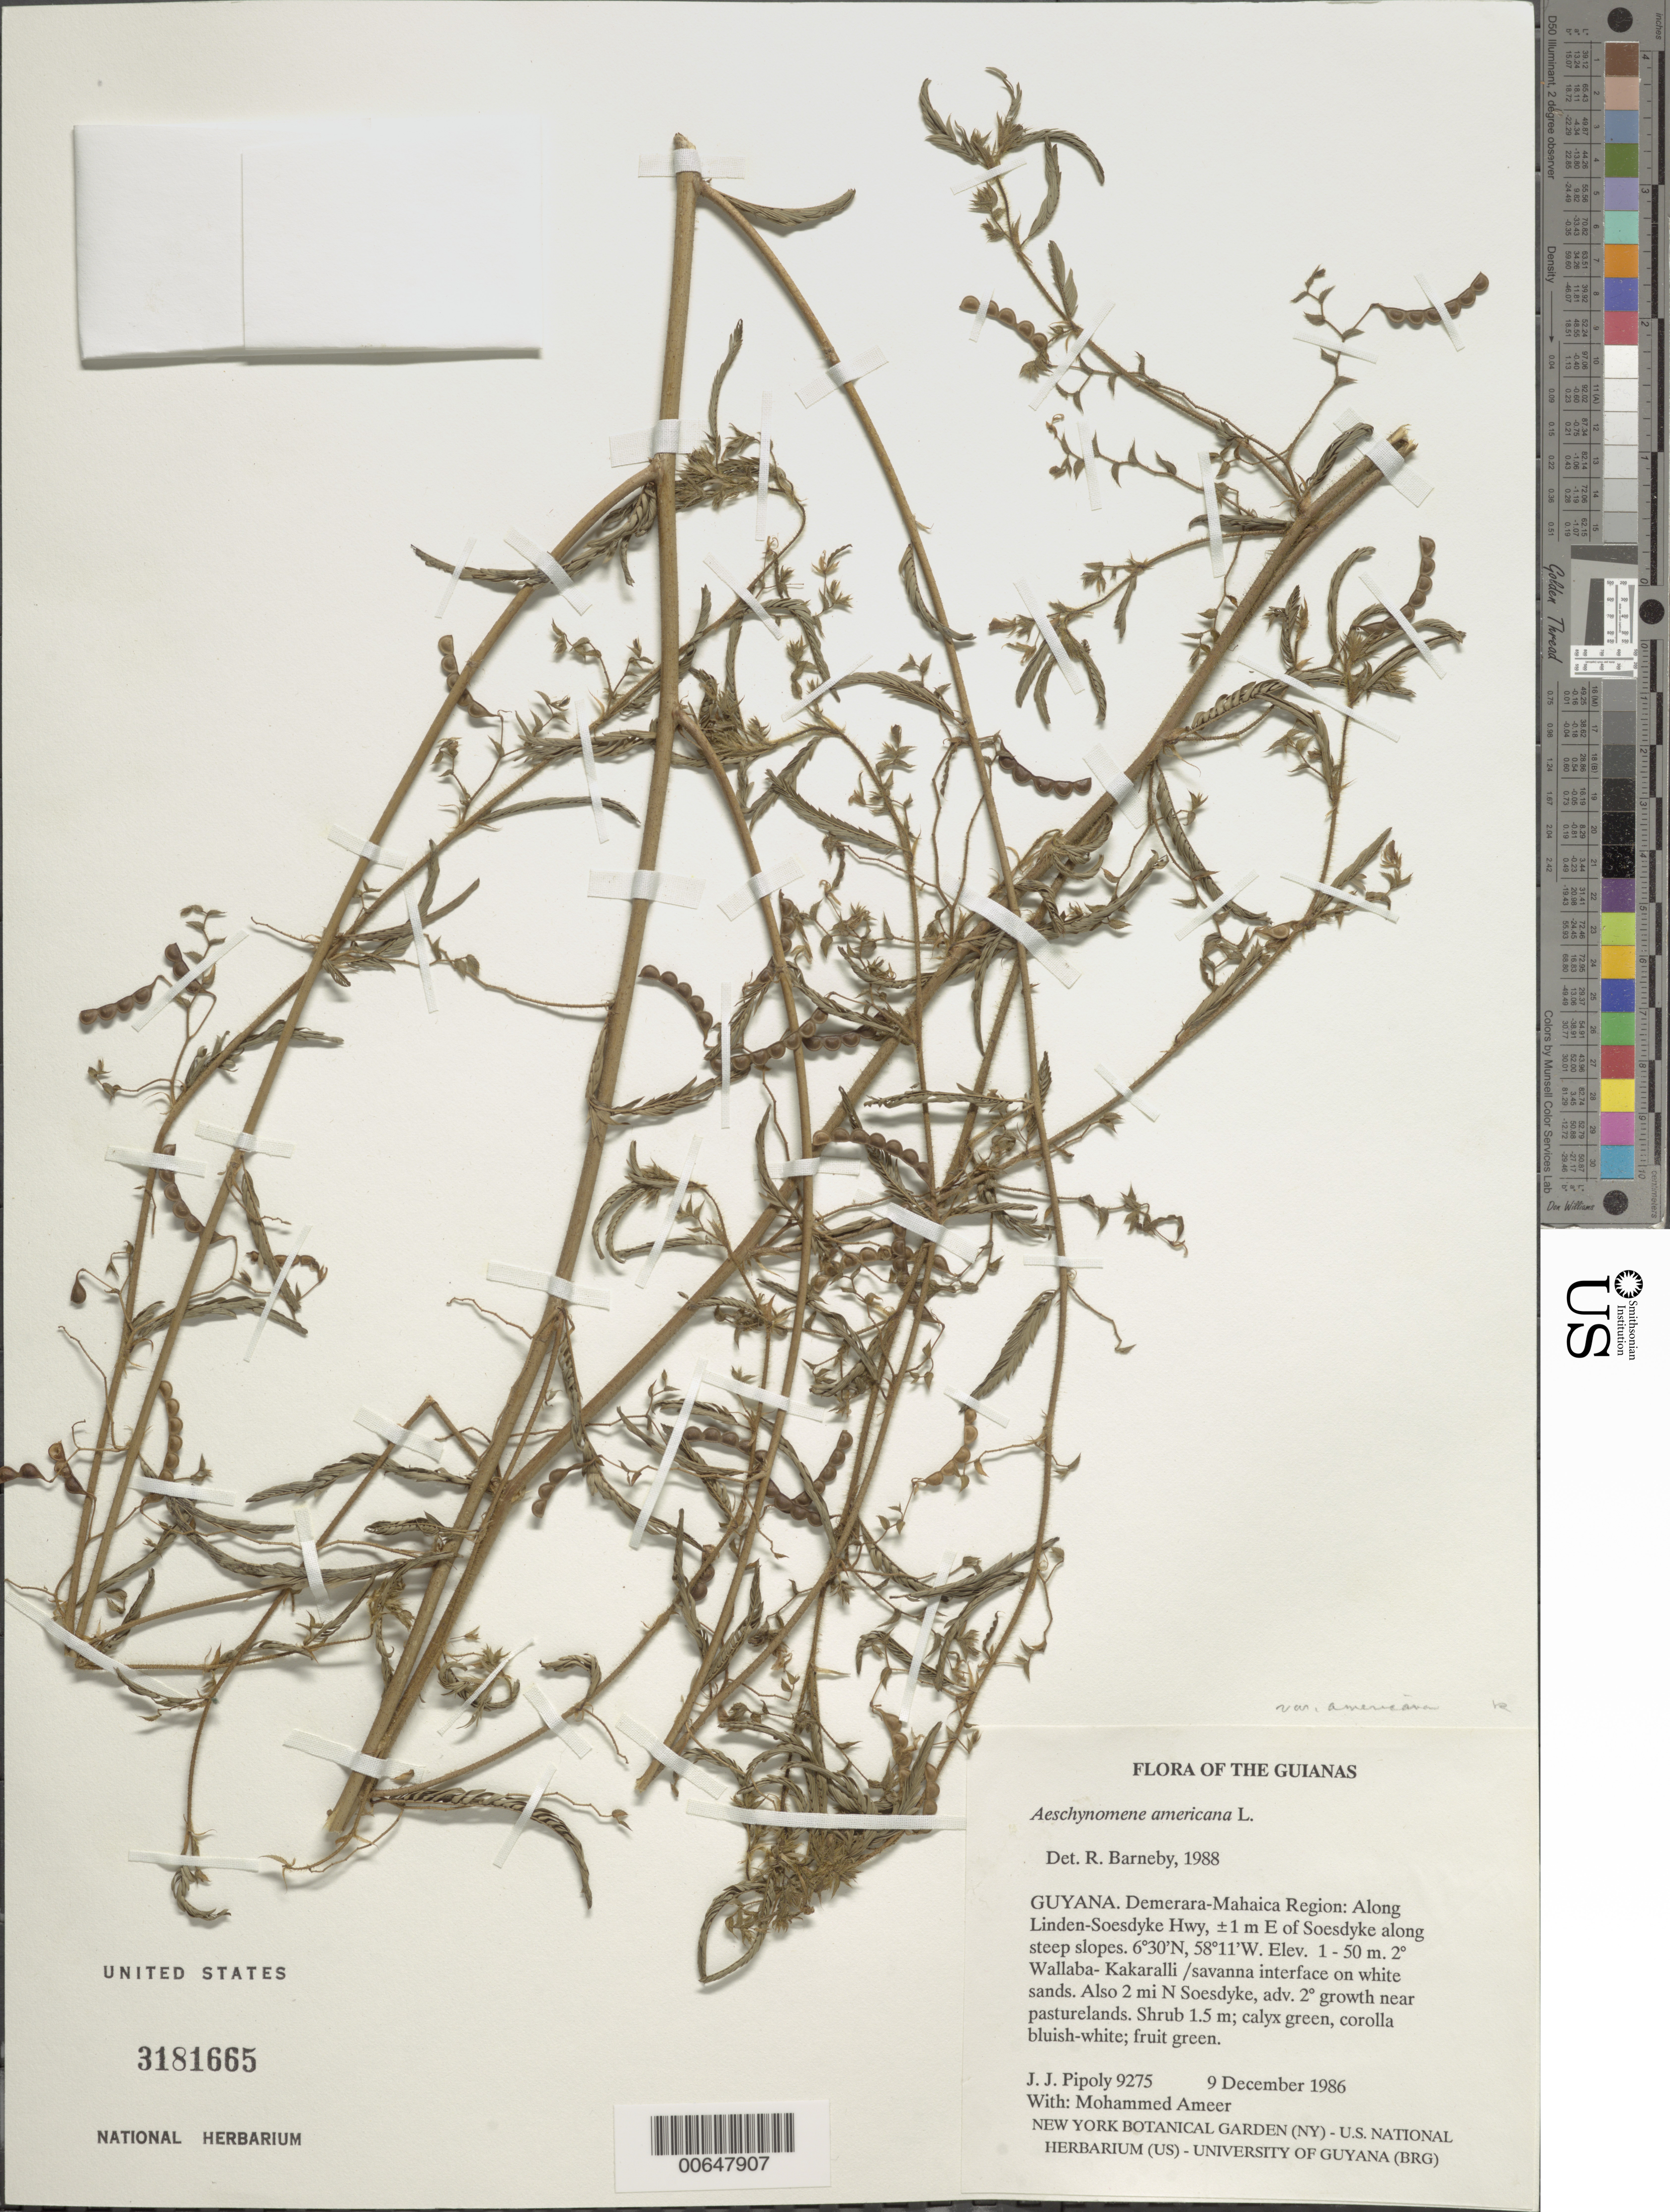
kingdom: Plantae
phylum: Tracheophyta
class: Magnoliopsida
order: Fabales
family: Fabaceae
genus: Aeschynomene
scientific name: Aeschynomene americana var. americana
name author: L.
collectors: J. J. Pipoly & M. Ameer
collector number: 9275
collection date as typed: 9 December 1986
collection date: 1986-12-09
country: Guyana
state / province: Demerara-Mahaica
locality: Along Linden-Soesdyke Hwy, ±1 m E of Soesdyke along steep slopes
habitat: Secondary Wallaba-Kakaralli - savanna interface on white sands. Also 2 mi N Soesdyke, adv. secondary growth near pasturelands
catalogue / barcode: US 3181665